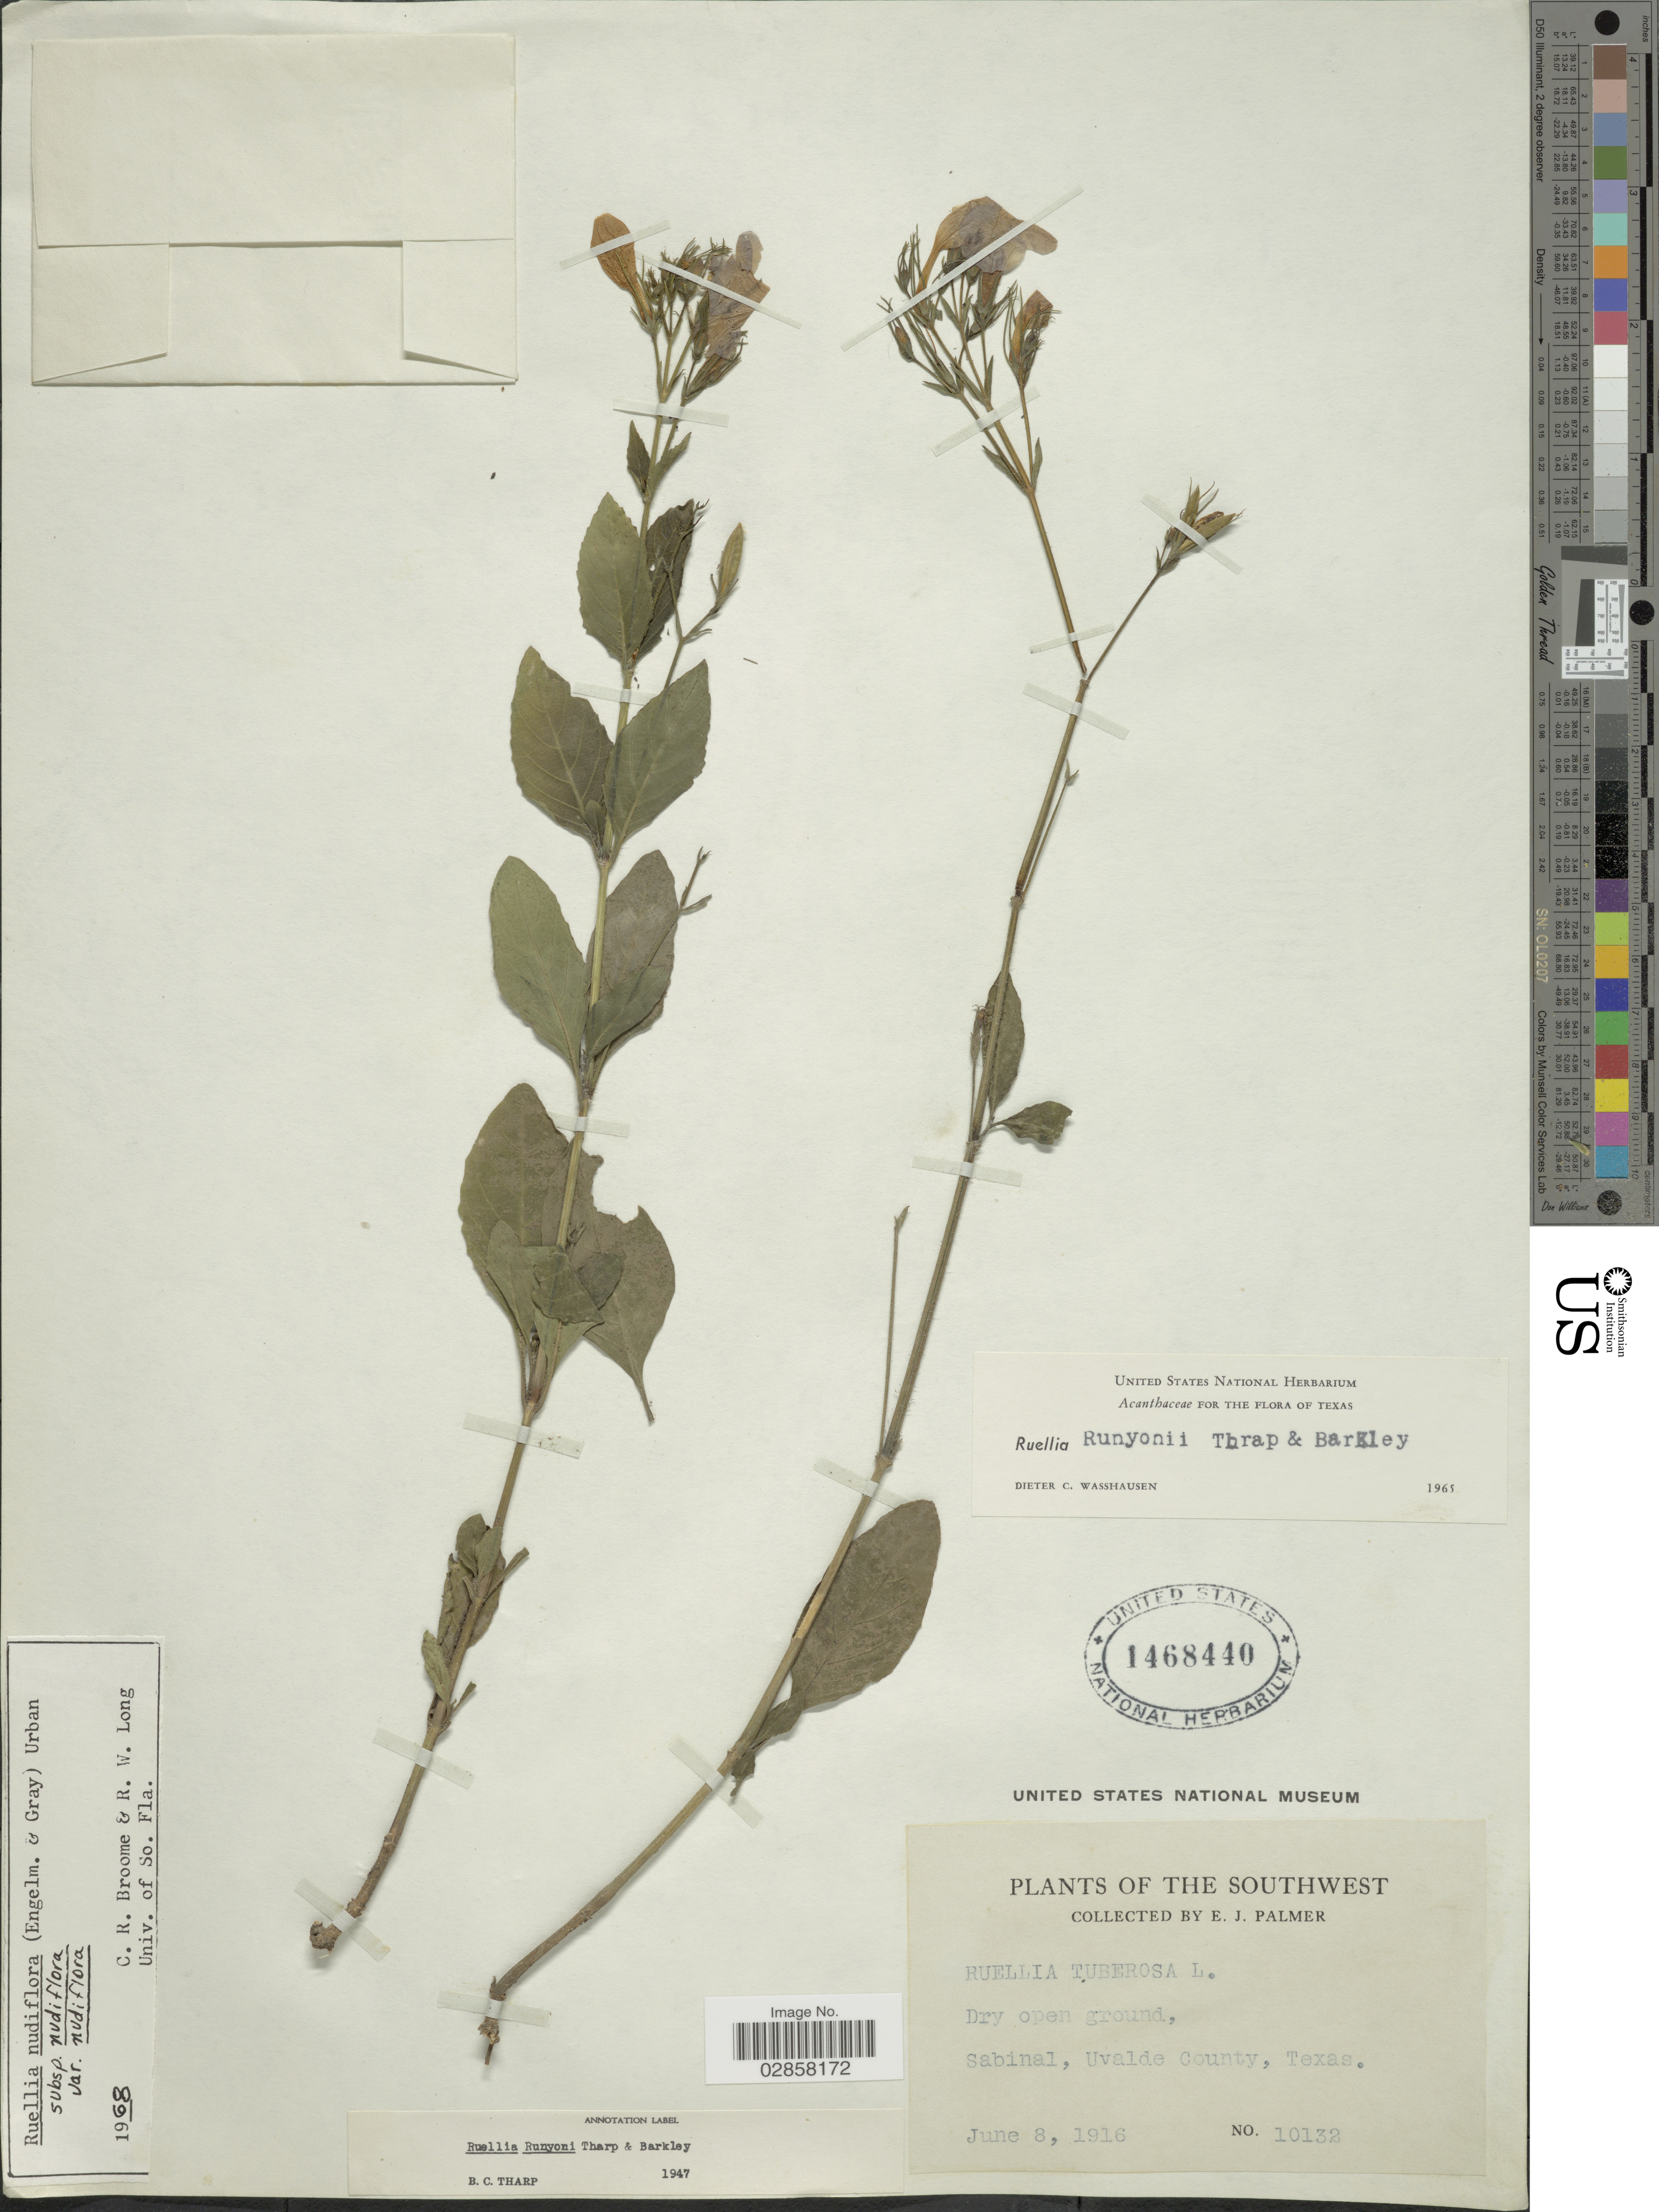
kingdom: Plantae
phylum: Tracheophyta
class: Magnoliopsida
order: Lamiales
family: Acanthaceae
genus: Ruellia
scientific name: Ruellia runyonii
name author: Tharp & F.A. Barkley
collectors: E. J. Palmer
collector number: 10132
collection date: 1916-06-08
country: United States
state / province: Texas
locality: Sabinal, Uvalde County.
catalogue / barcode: US 1468440